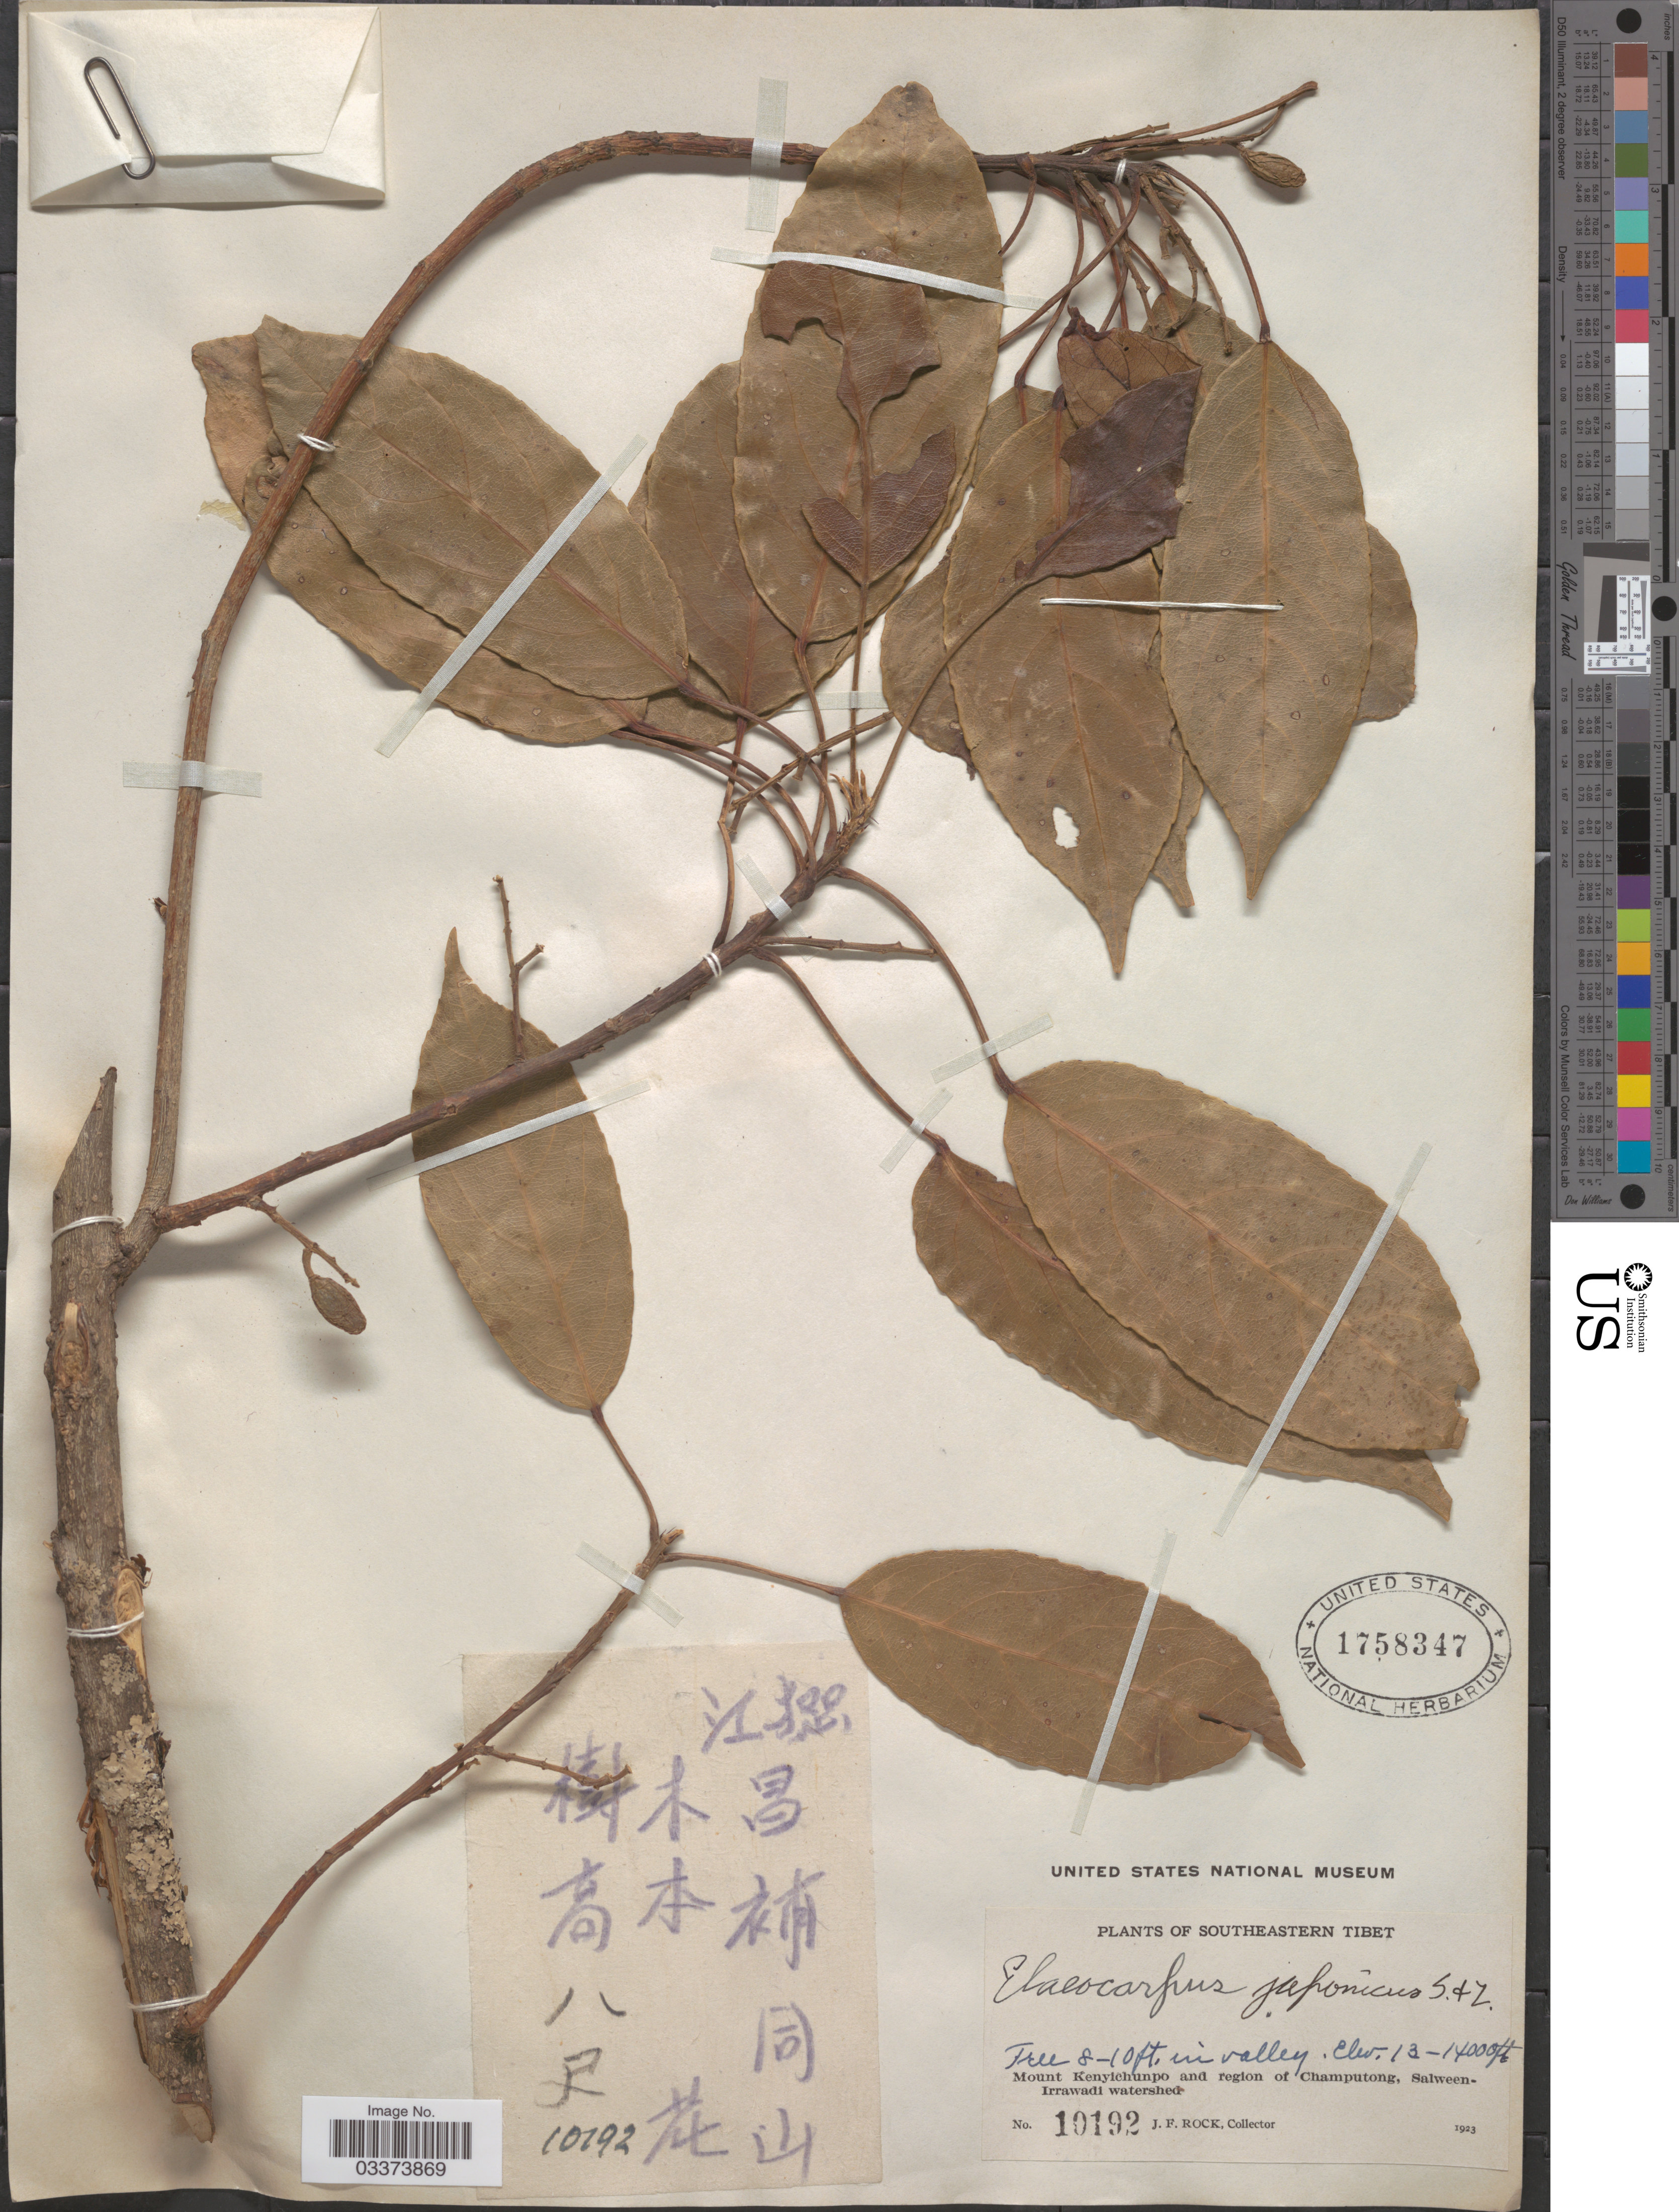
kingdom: Plantae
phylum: Tracheophyta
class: Magnoliopsida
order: Oxalidales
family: Elaeocarpaceae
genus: Elaeocarpus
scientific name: Elaeocarpus japonicus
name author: Siebold & Zucc.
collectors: J. Rock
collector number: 10192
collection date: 1923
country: China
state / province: Xizang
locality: Southeastern Tibet, Mount Kenyichunpo and region of Champutong, Salween-Irrawadi watershed.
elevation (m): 3962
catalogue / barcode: US 1758347